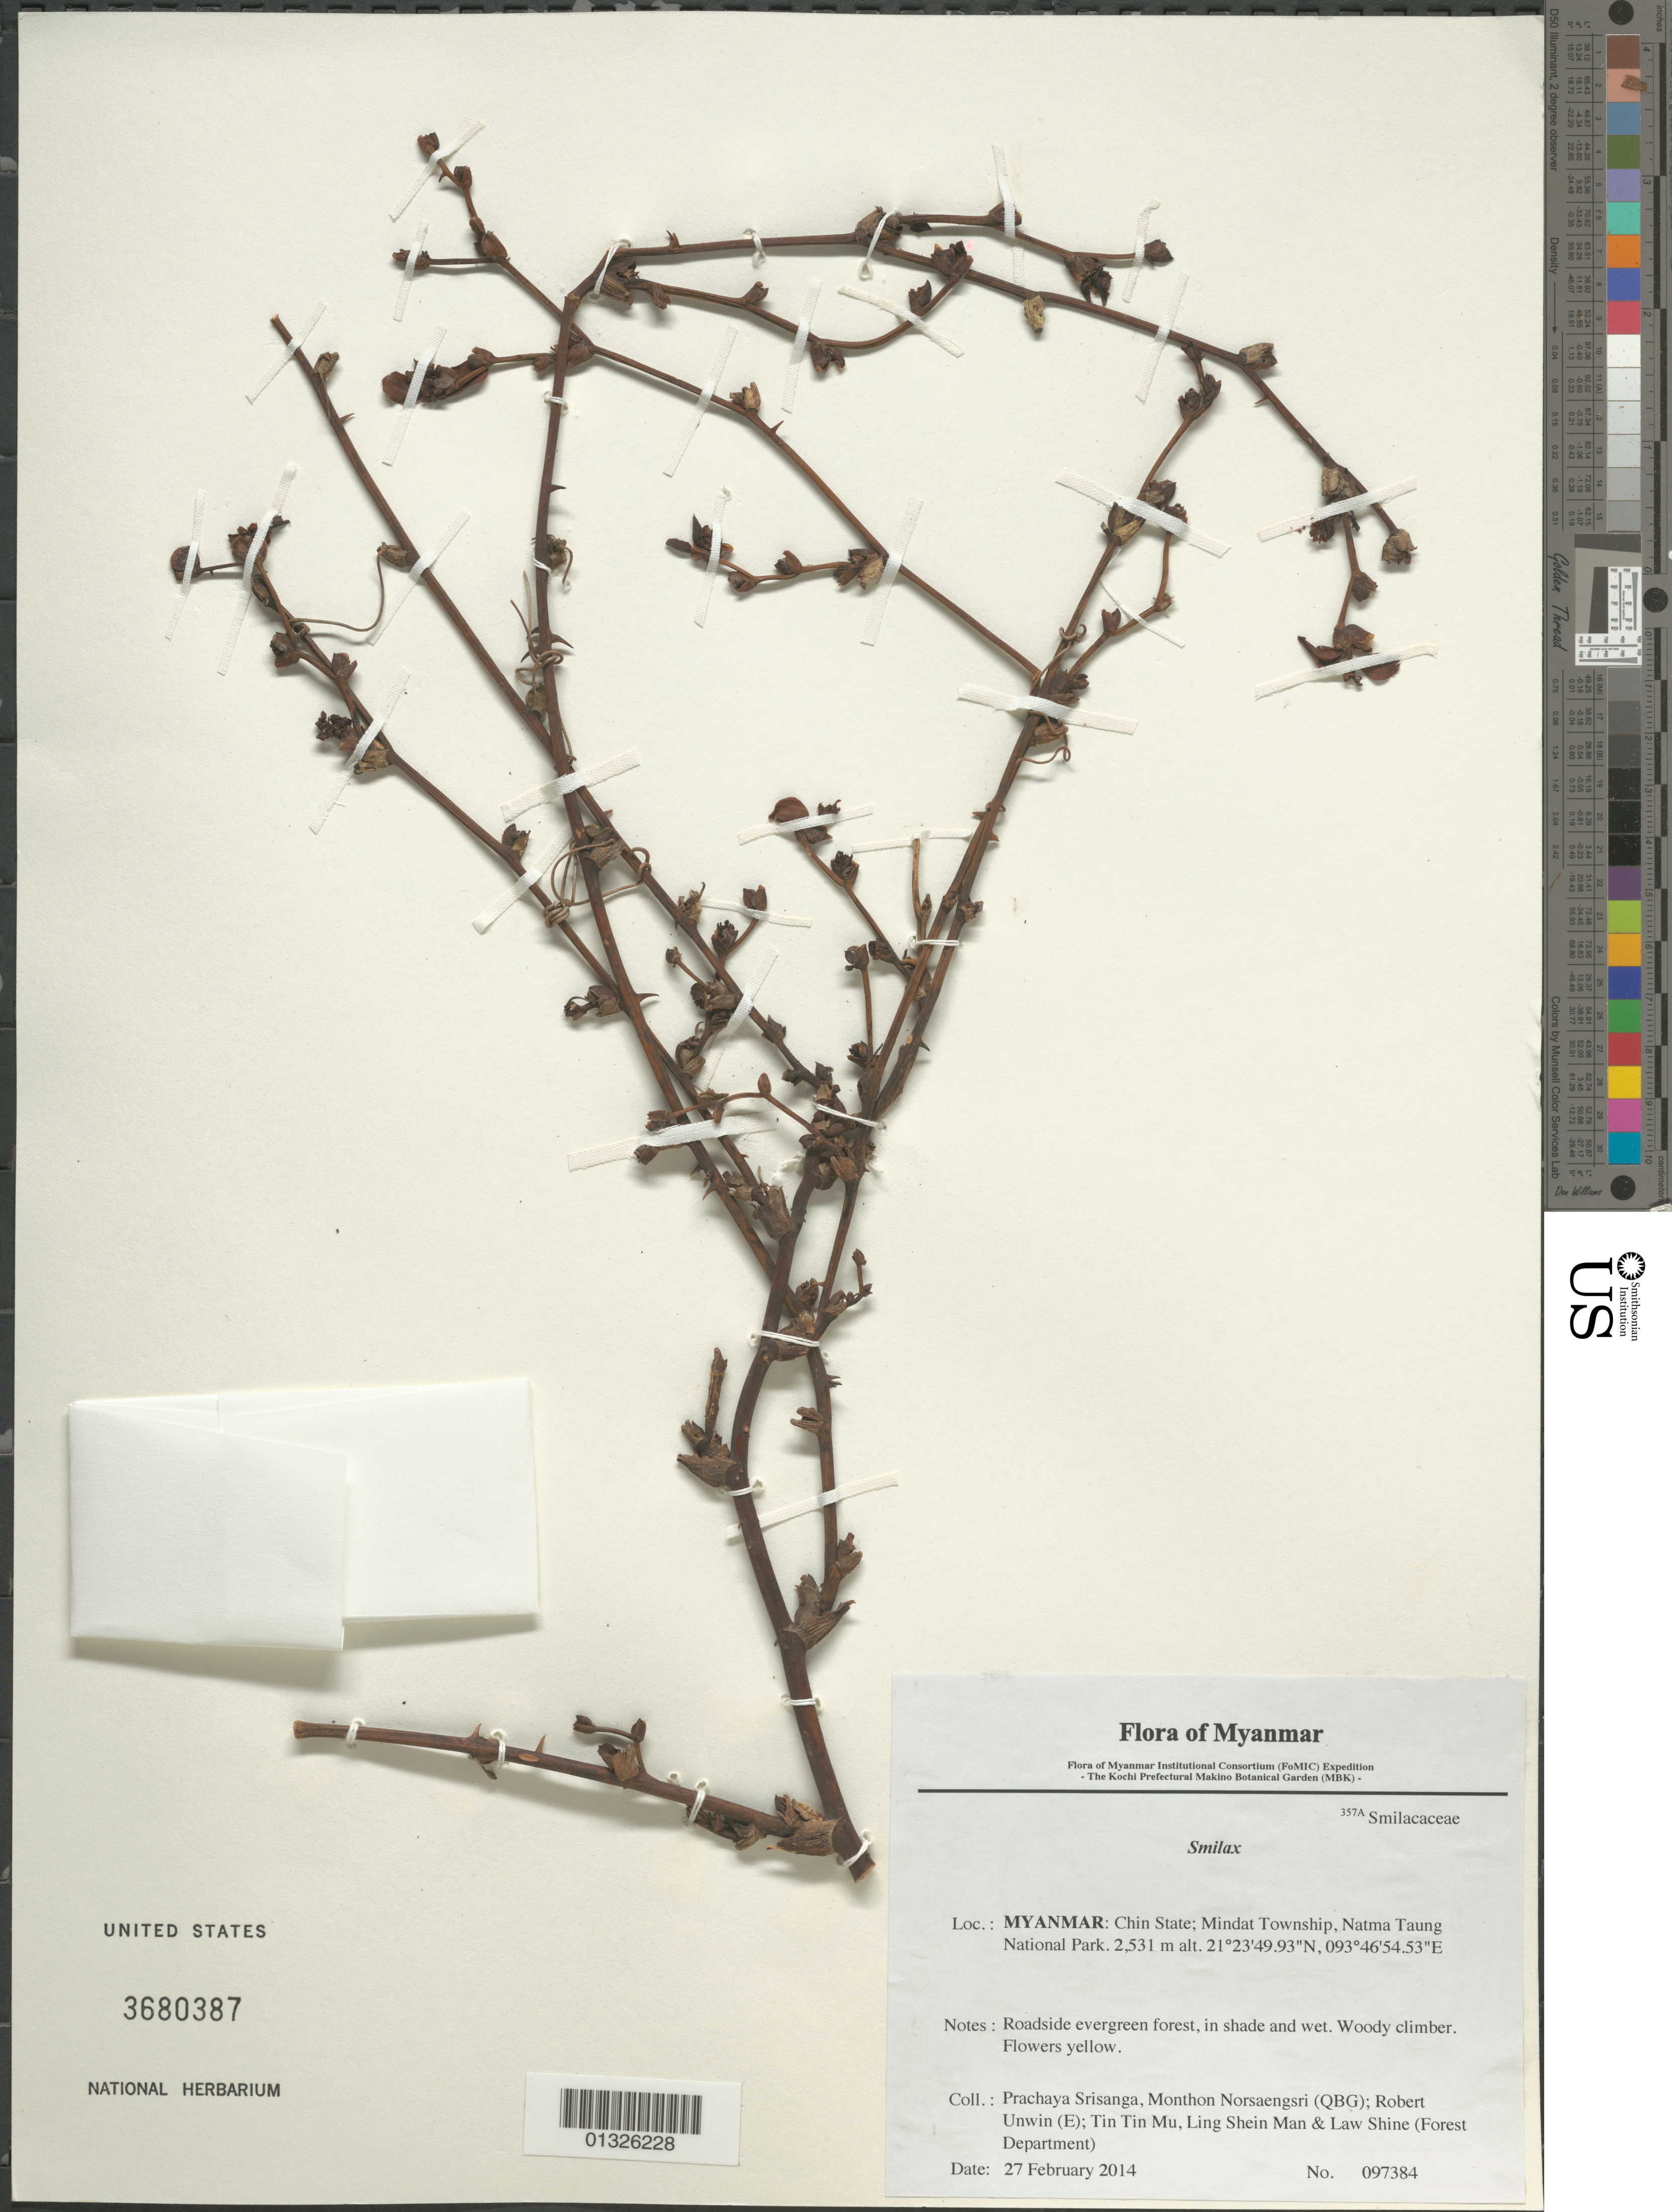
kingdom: Plantae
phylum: Tracheophyta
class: Liliopsida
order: Liliales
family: Smilacaceae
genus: Smilax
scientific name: Smilax sp.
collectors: P. Srisanga, M. Norsaengsri, R. Unwin, Tin Tin Mu, Ling Shein Man & L. Shine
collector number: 97384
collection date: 2014-02-27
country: Myanmar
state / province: Chin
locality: Mindat Township, Natma Taung National Park.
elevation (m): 2531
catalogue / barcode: US 3680387